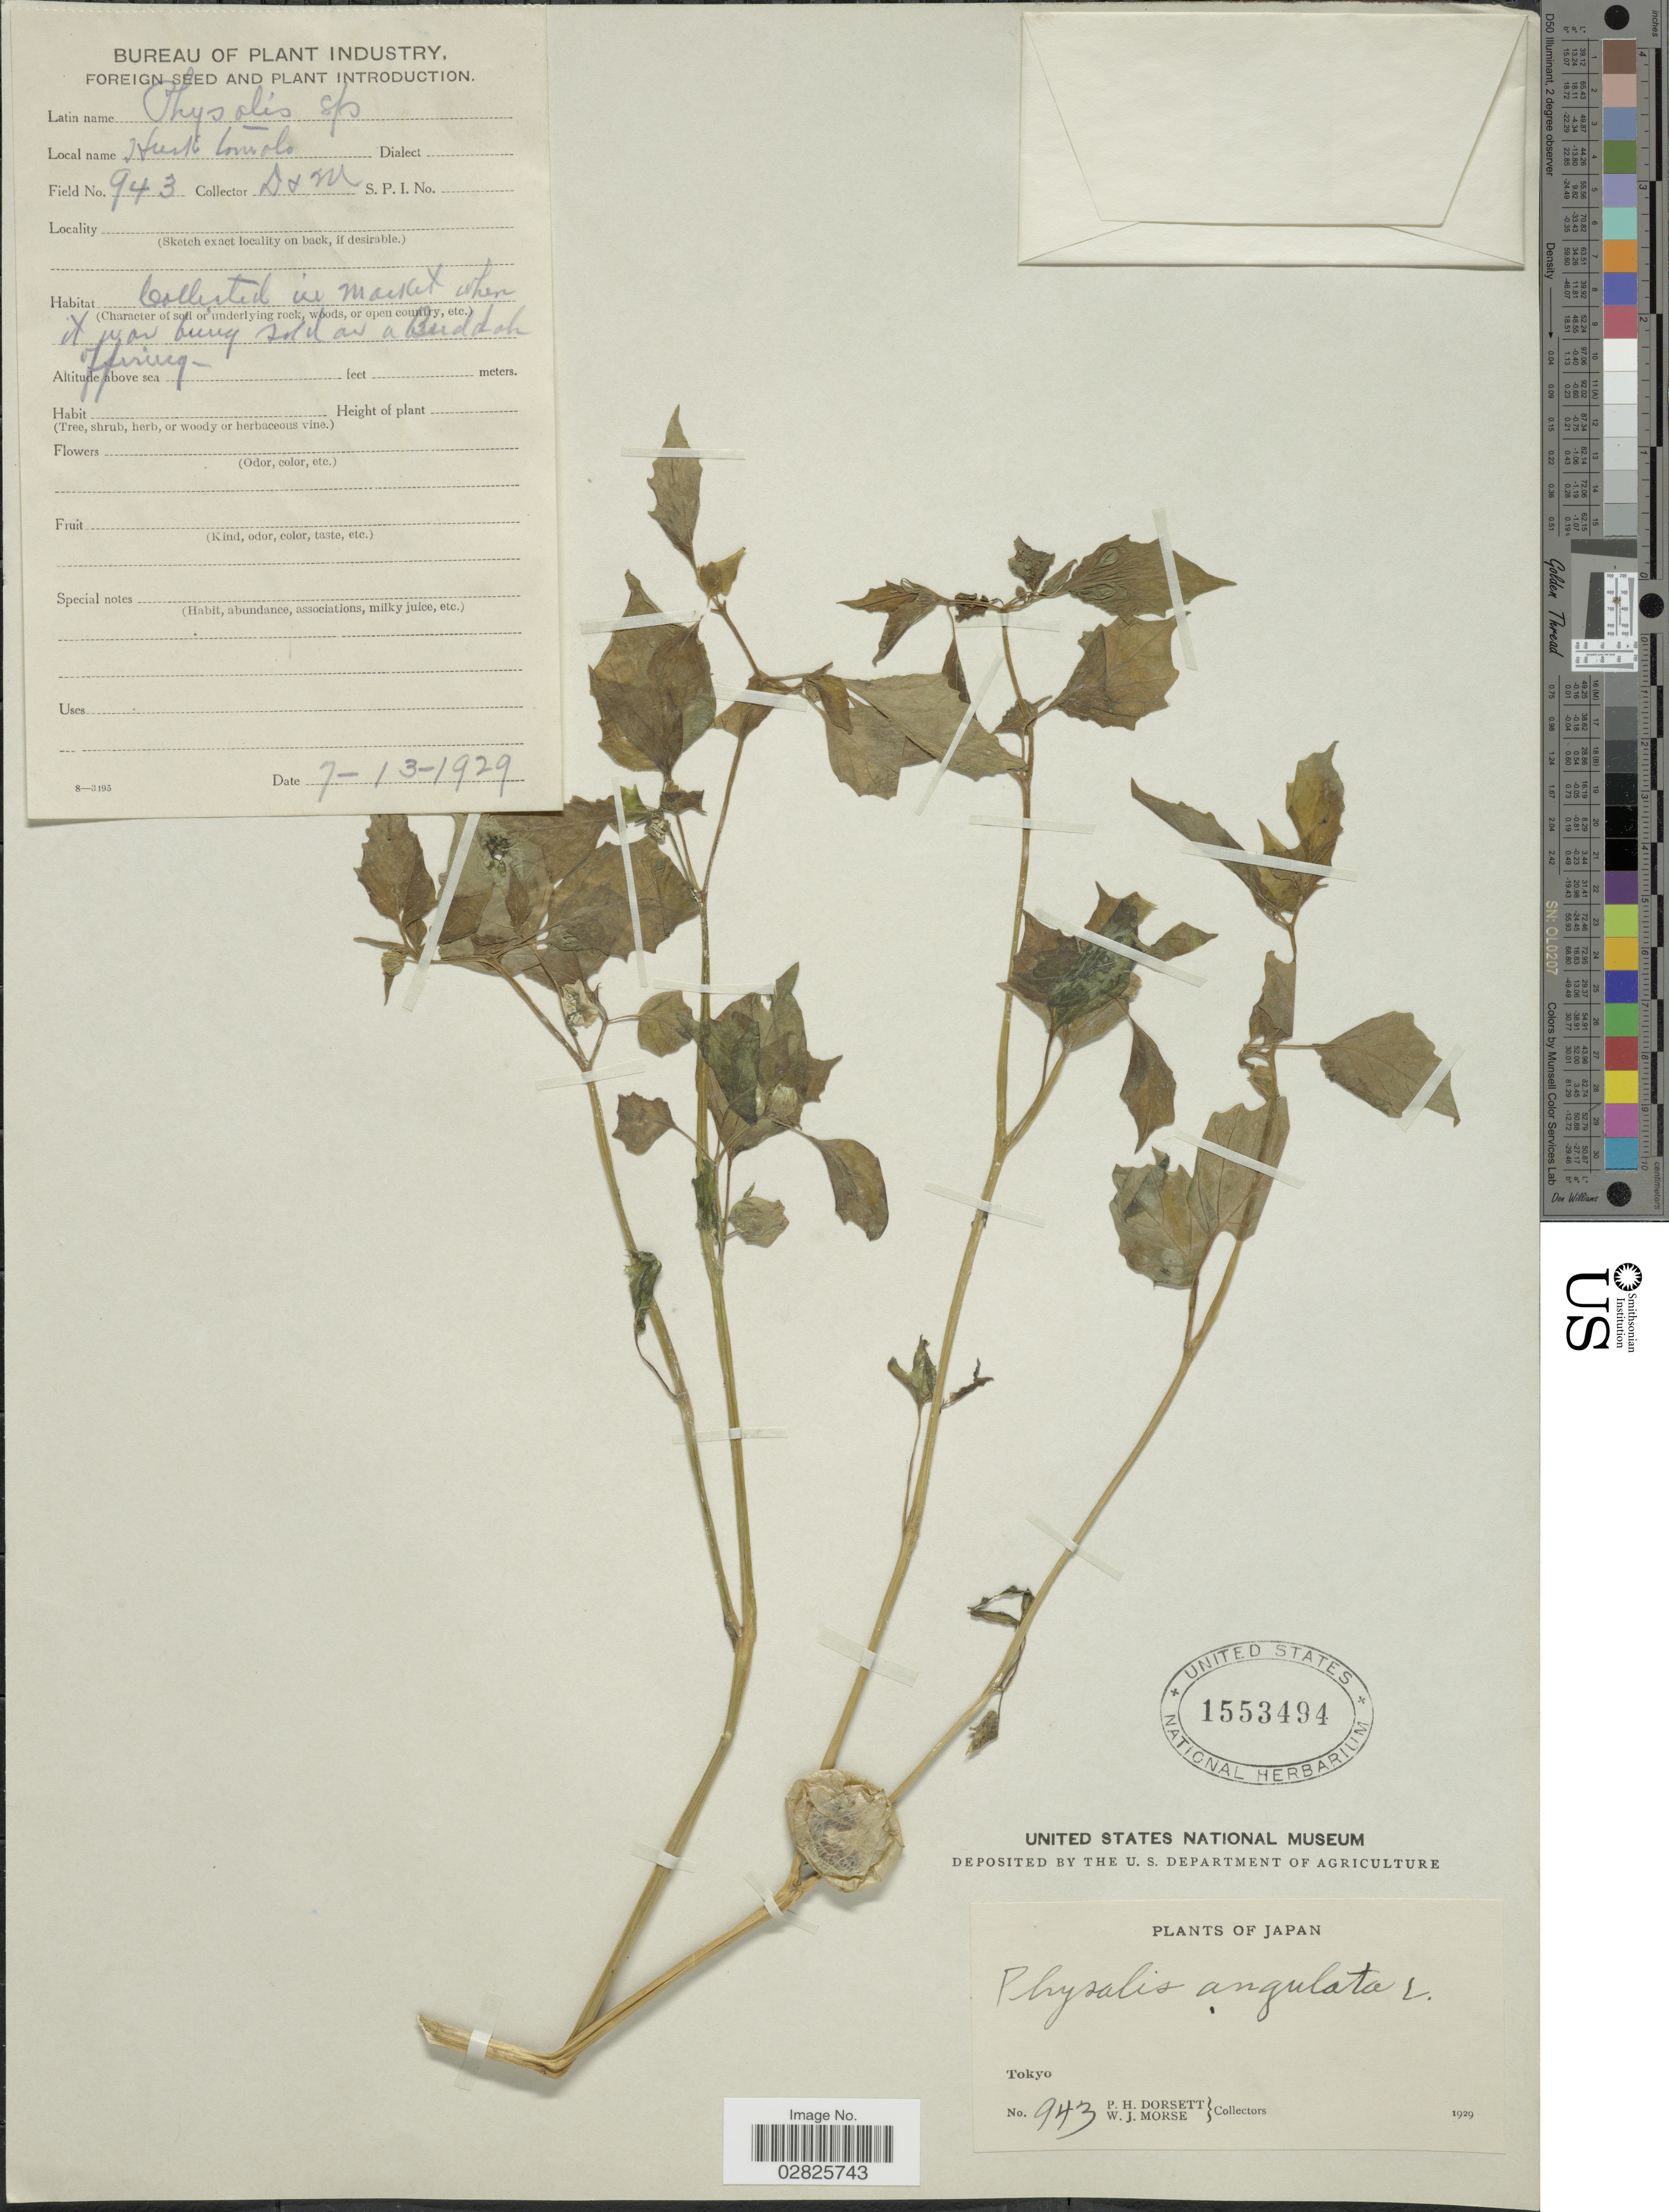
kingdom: Plantae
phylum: Tracheophyta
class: Magnoliopsida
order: Solanales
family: Solanaceae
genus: Physalis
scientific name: Physalis angulata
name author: L.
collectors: P. H. Dorsett & W. J. Morse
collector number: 943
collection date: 1929-07-13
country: Japan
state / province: Tokyo, Federal City of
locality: Tokyo.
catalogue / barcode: US 1553494